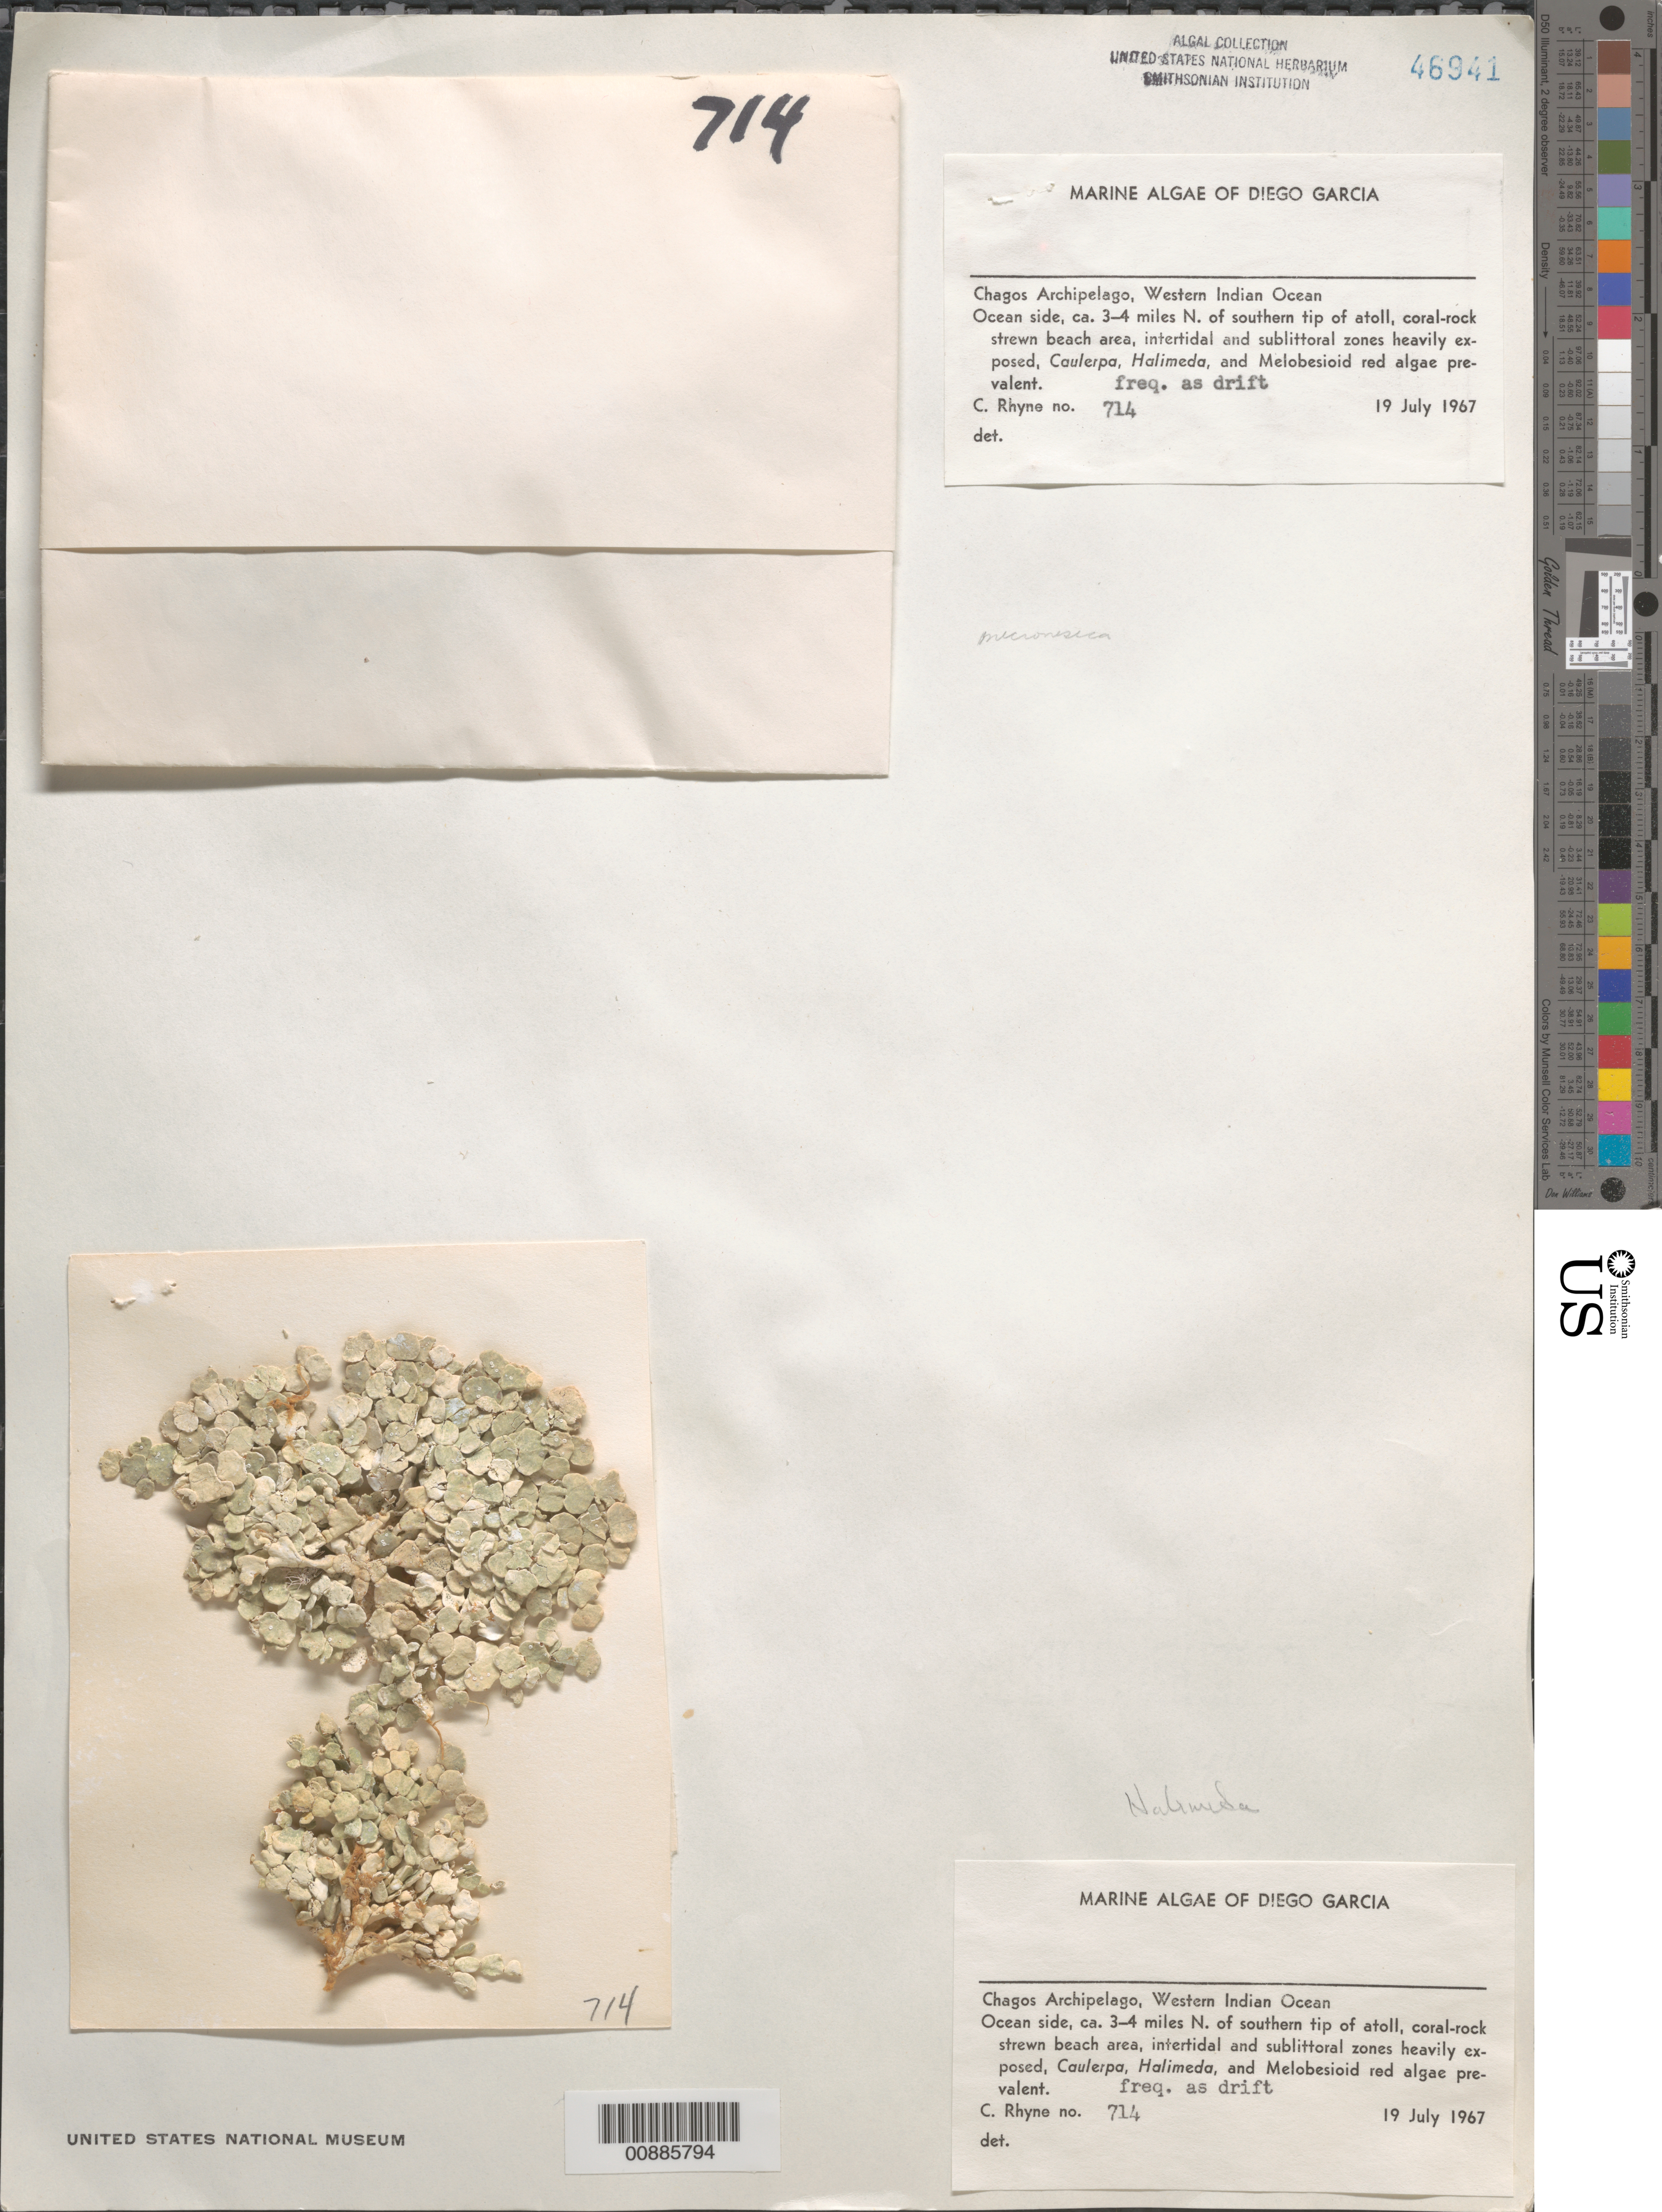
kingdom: Plantae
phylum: Chlorophyta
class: Ulvophyceae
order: Bryopsidales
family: Halimedaceae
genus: Halimeda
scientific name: Halimeda sp.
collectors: C. Rhyne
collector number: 714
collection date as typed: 19 Jul 1967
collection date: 1967-07-19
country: British Indian Ocean Territory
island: Diego Garcia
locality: Ca. 3-4 miles north of southern tip of atoll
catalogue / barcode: US 46941